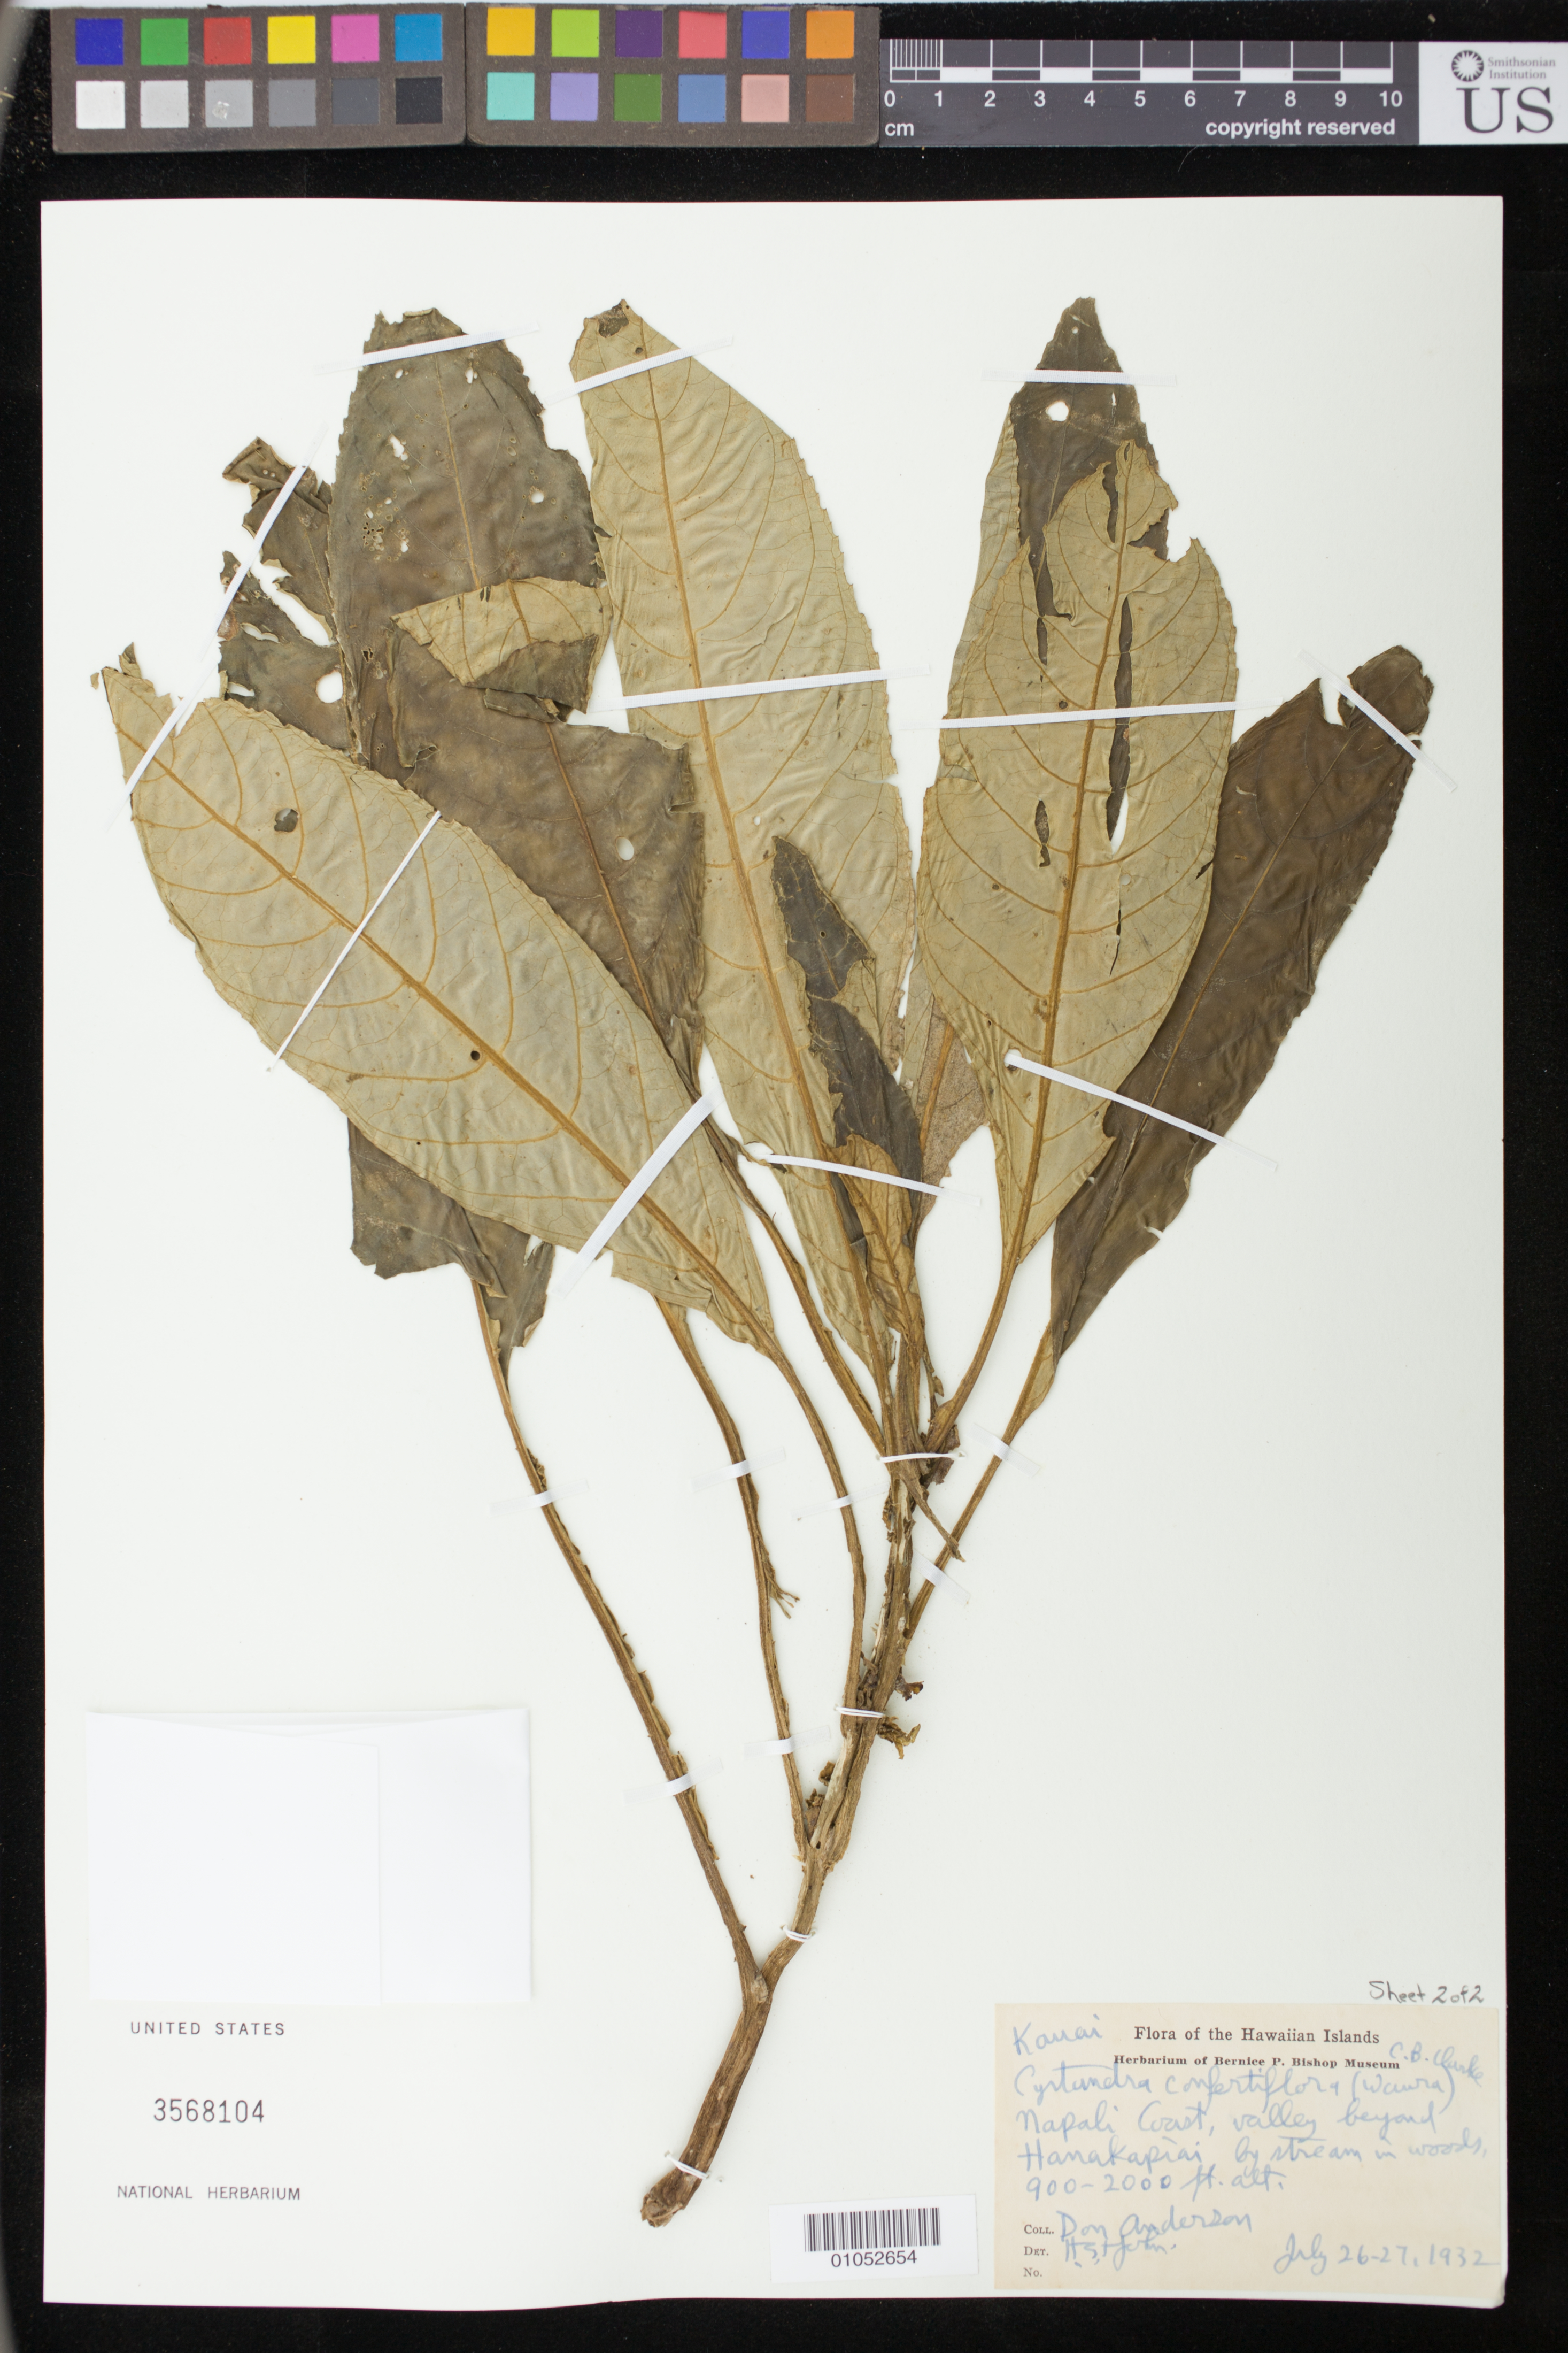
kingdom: Plantae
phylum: Tracheophyta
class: Magnoliopsida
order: Lamiales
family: Gesneriaceae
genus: Cyrtandra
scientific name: Cyrtandra confertiflora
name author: (Wawra) C.B. Clarke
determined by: St. John, H.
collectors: D. Anderson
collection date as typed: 26 Jul 1932 to 27 Jul 1932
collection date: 1932-07-26/1932-07-27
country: United States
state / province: Hawaii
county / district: Kauai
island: Kaua'i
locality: Napali Coast, valley beyond Hanakapiai, by stream in woods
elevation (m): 274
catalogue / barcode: US 3568104